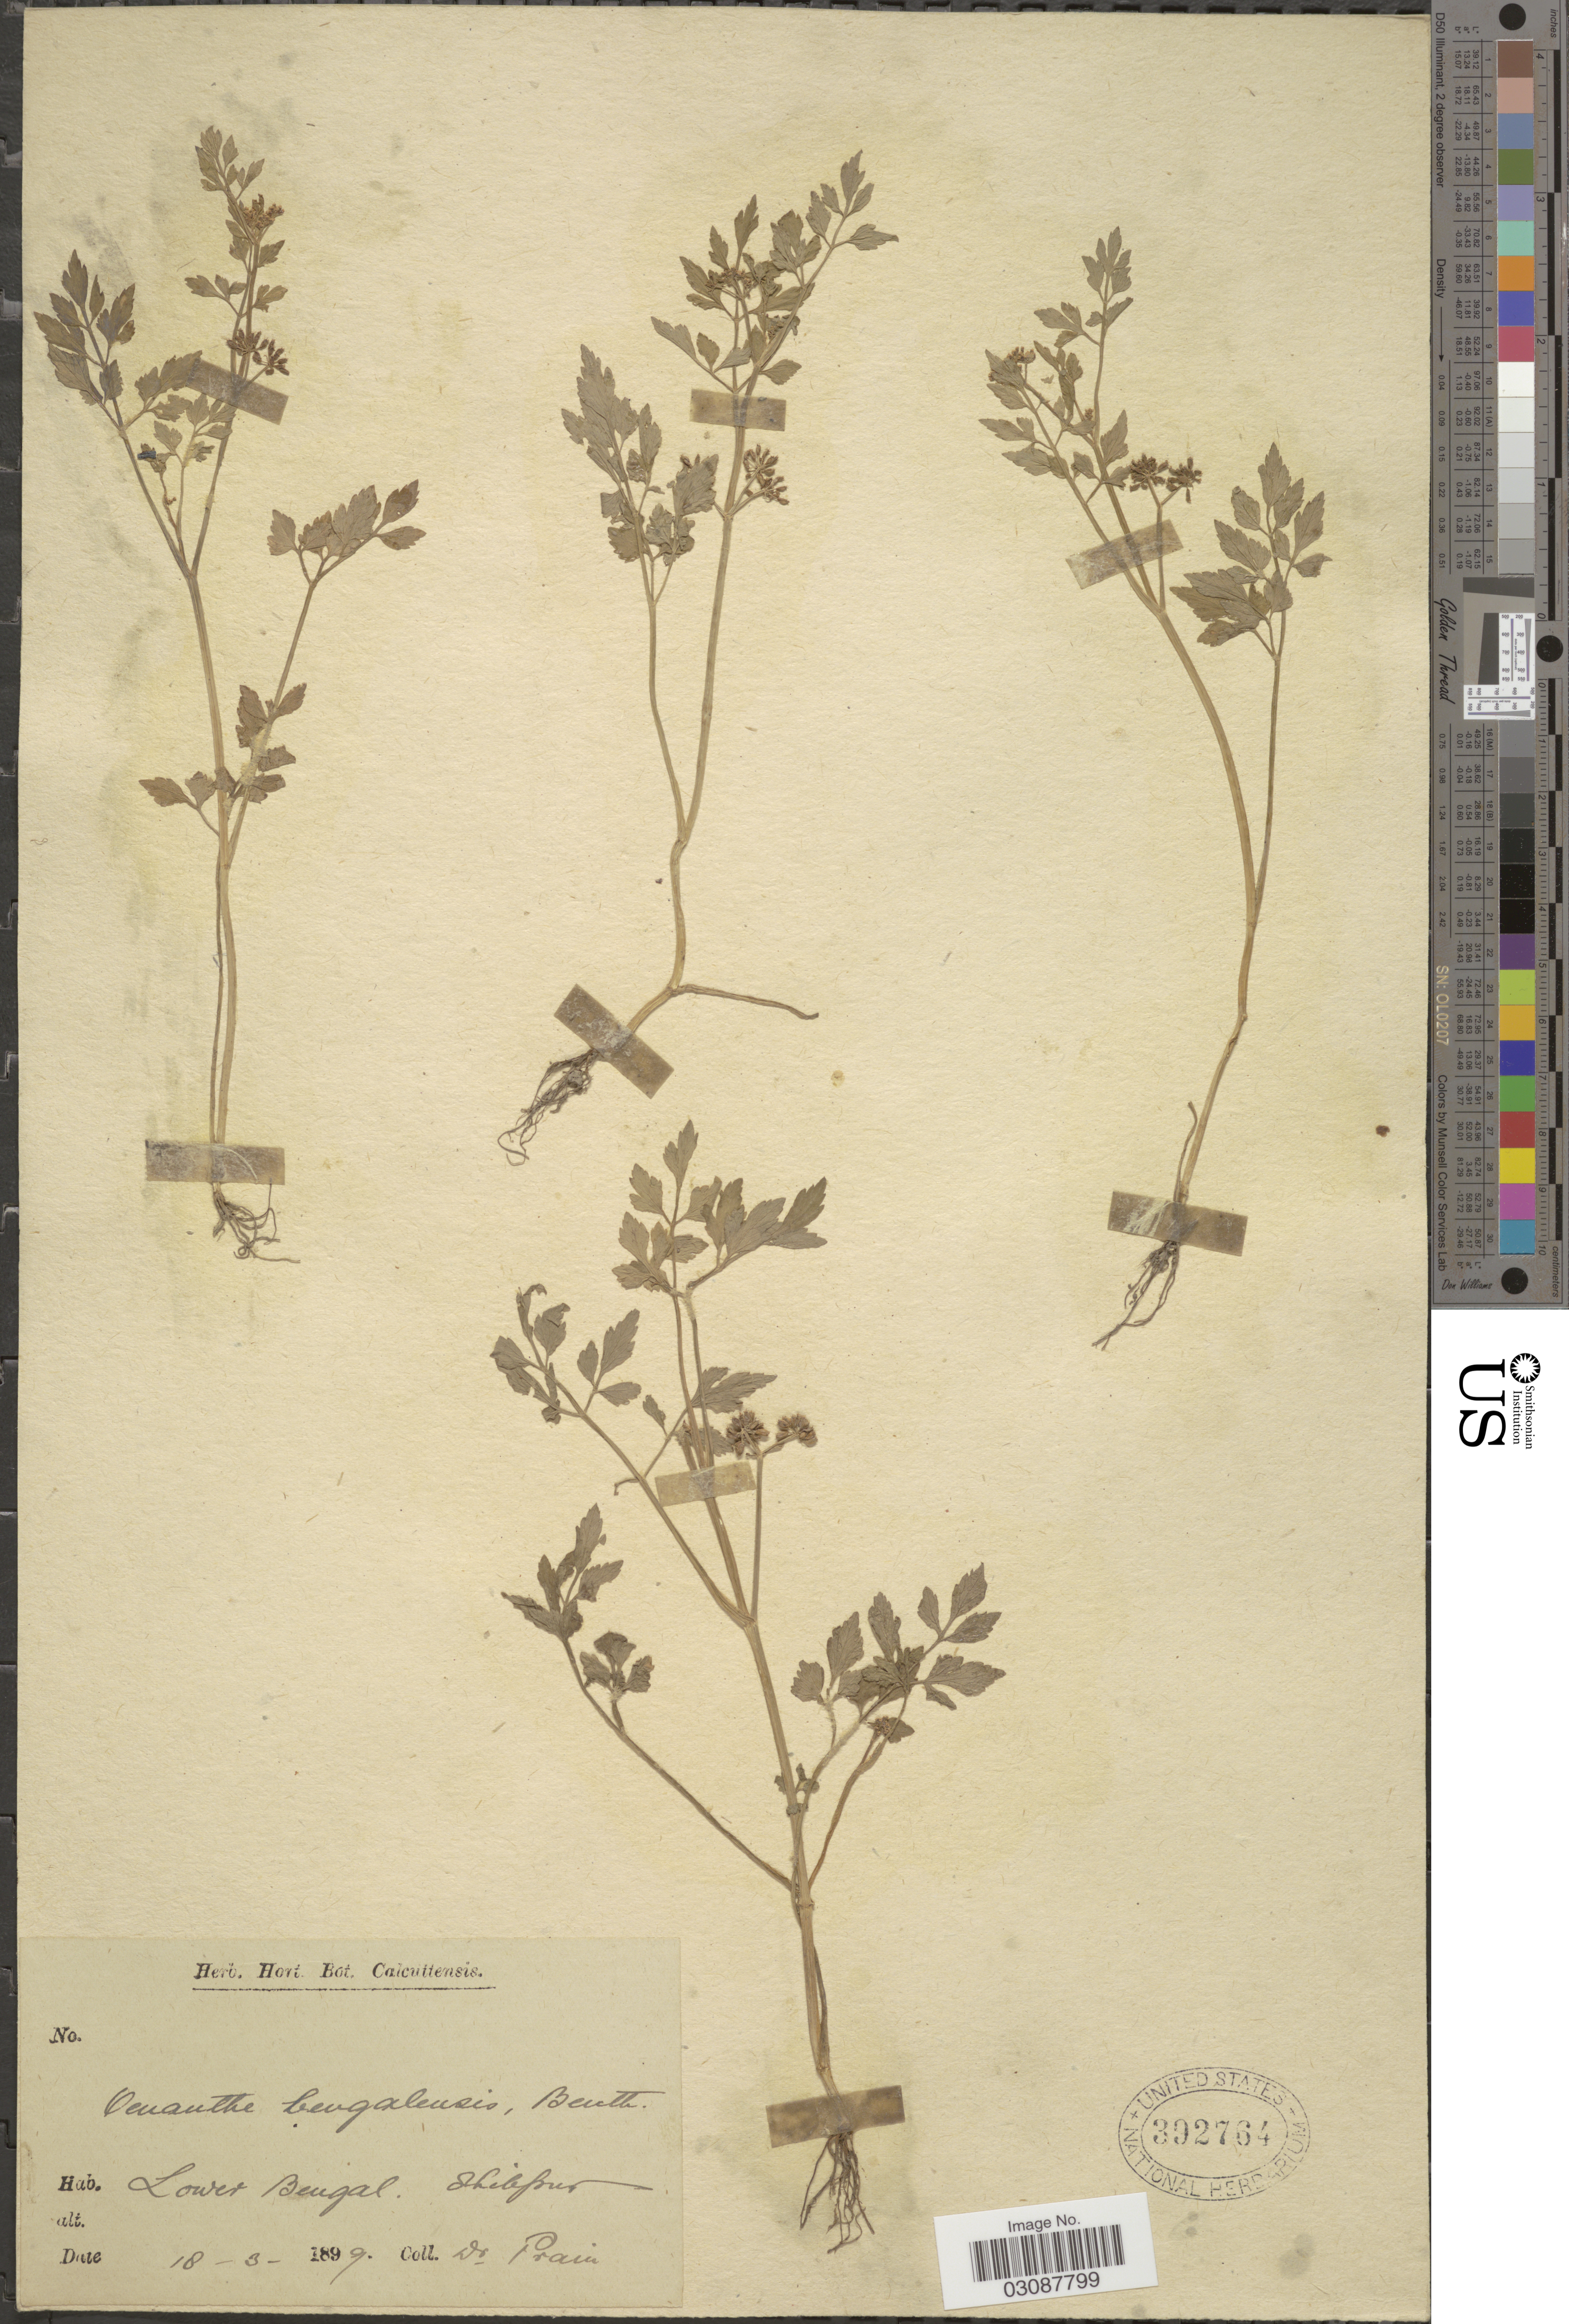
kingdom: Plantae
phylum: Tracheophyta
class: Magnoliopsida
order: Apiales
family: Apiaceae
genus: Oenanthe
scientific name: Oenanthe benghalensis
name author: (Roxb.) Benth. & Hook. f.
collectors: Prain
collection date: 1899-03-18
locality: Lower Bengal.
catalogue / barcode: US 392764